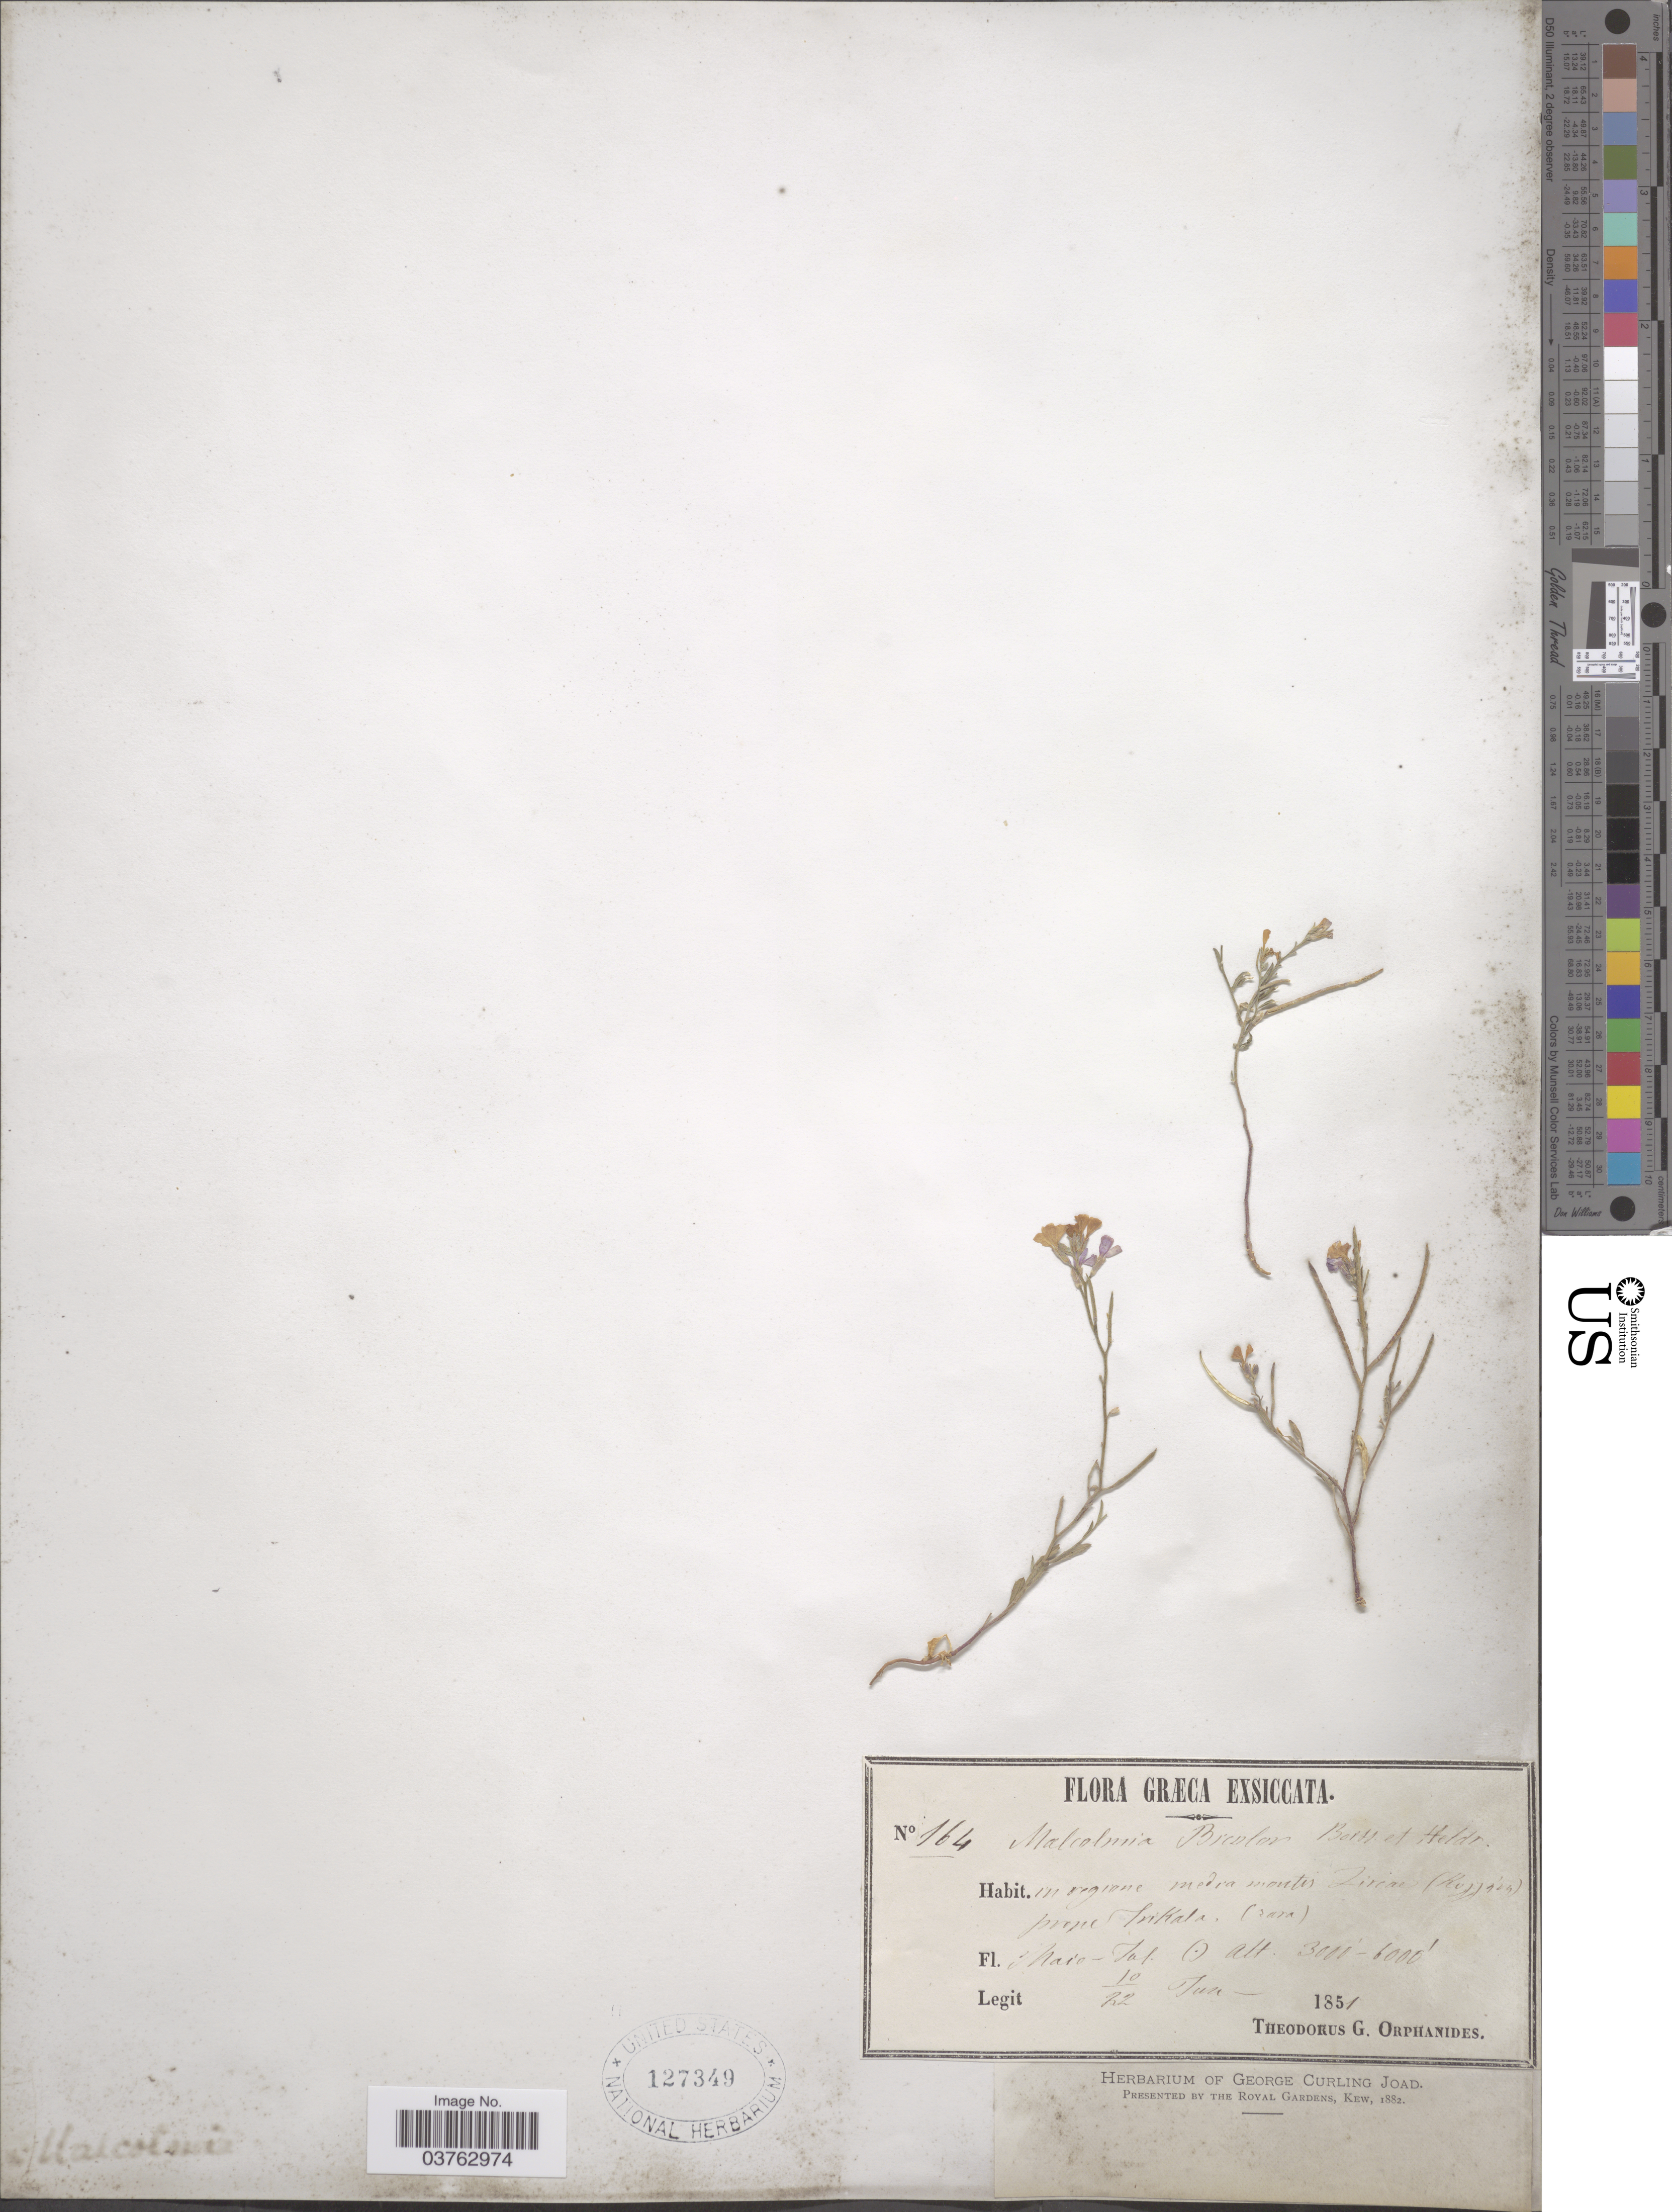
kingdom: Plantae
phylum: Tracheophyta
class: Magnoliopsida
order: Brassicales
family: Brassicaceae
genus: Malcolmia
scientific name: Malcolmia bicolor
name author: Boiss. & Heldr.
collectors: T. G. Orphanides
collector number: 164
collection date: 1851-06-10/1851-06-22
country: Greece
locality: In regione media montis Ziriae (Κυλλήνη) prope Trikala. Græca.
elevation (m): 914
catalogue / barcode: US 127349